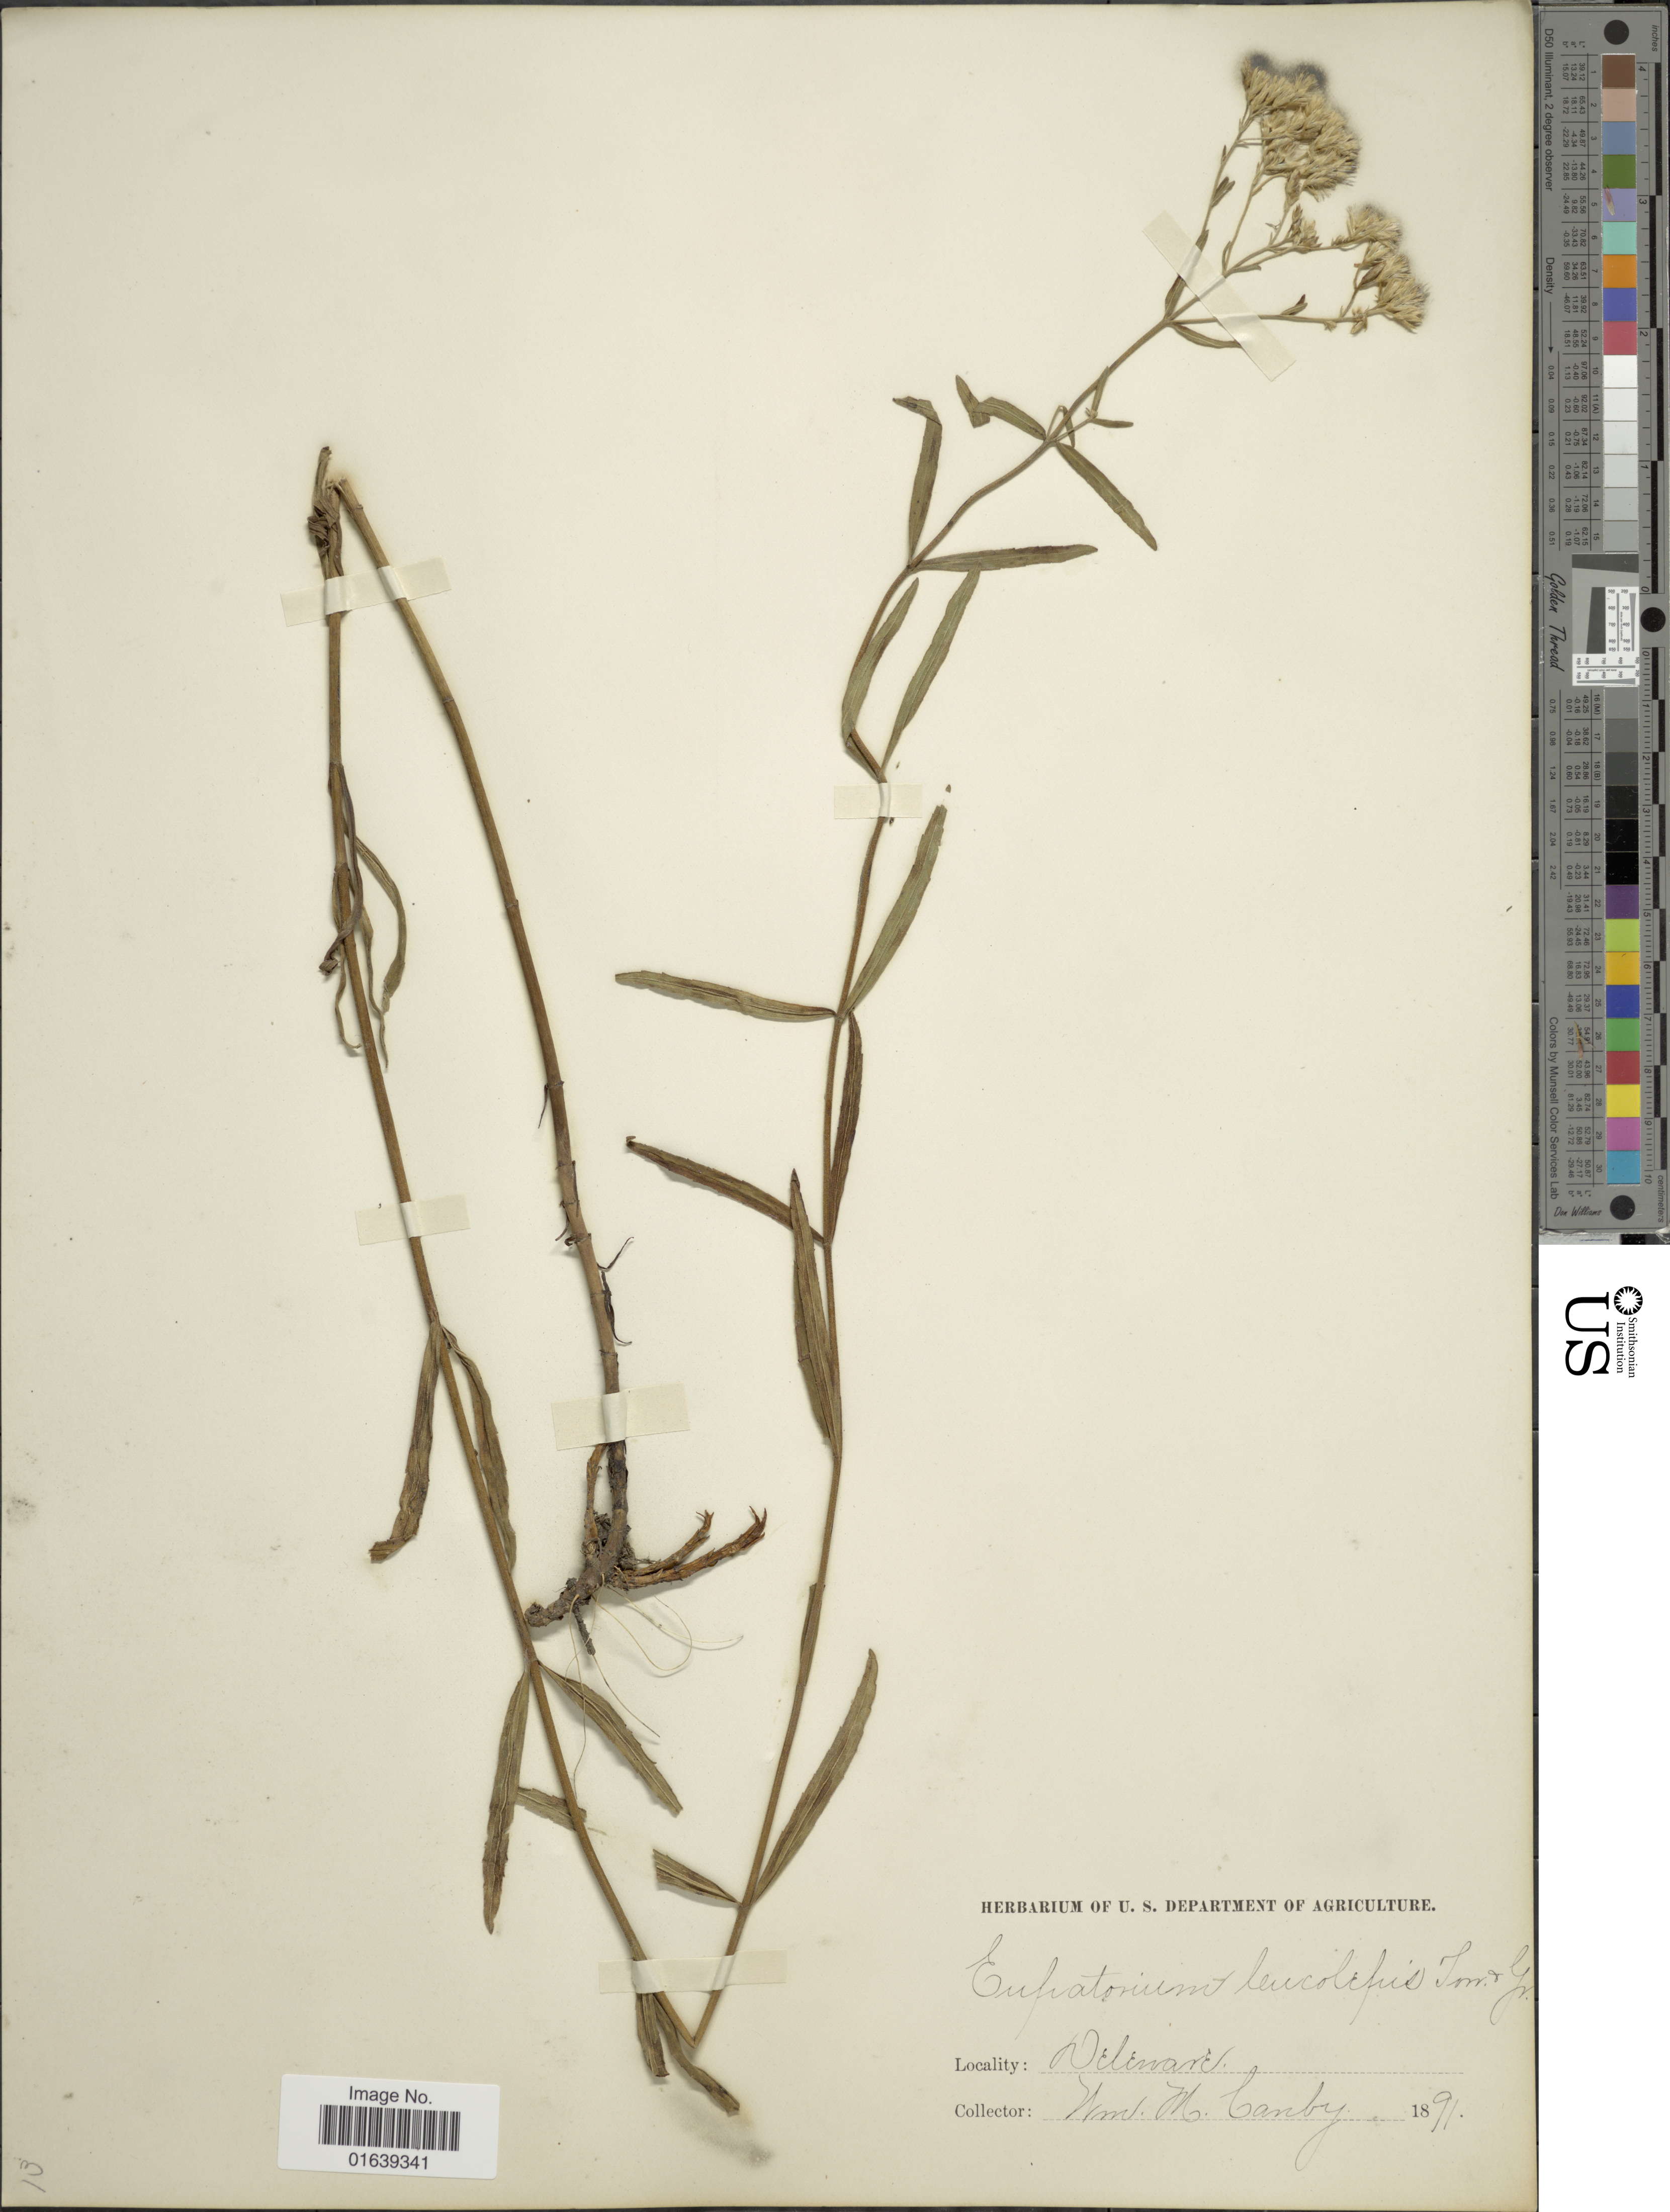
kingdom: Plantae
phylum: Tracheophyta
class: Magnoliopsida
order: Asterales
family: Asteraceae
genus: Eupatorium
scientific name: Eupatorium leucolepis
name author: (DC.) Torr. & A. Gray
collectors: W. M. Canby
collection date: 1891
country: United States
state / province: Delaware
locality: Delaware